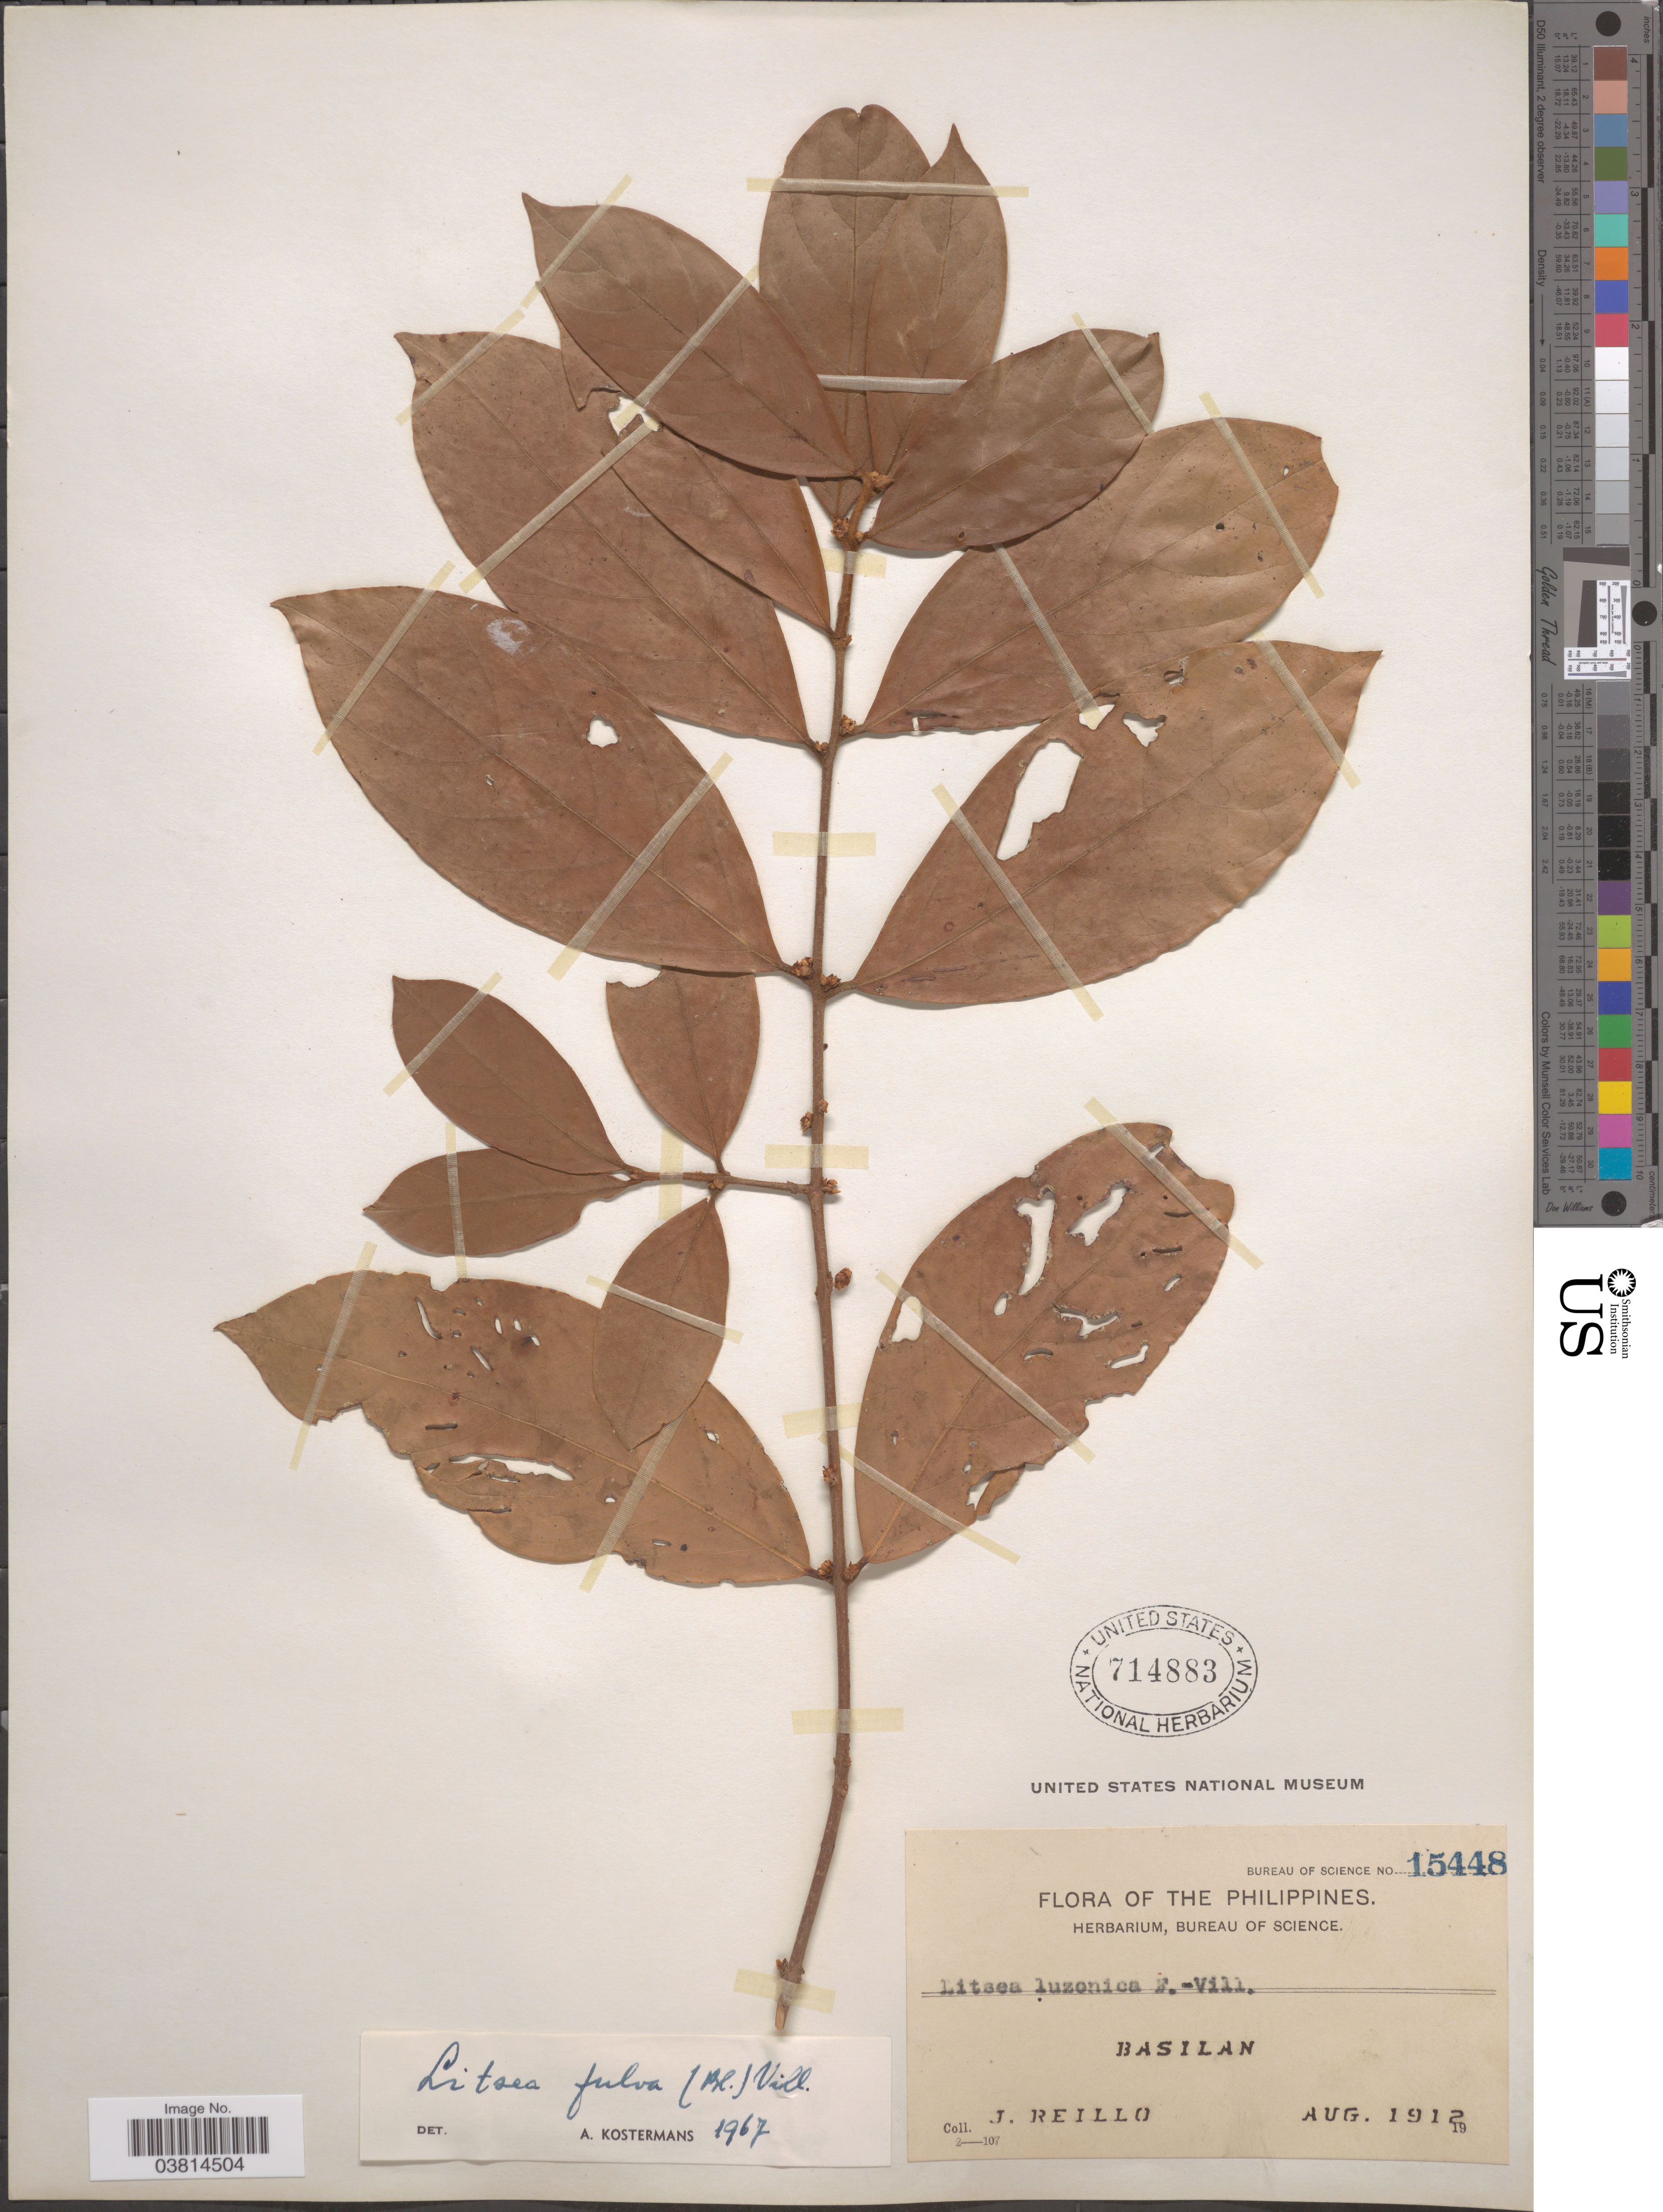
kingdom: Plantae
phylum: Tracheophyta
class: Magnoliopsida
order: Laurales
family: Lauraceae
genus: Litsea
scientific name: Litsea fulva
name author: (Blume) Fern.-Vill.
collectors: J. Reillo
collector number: Bureau of Science 15448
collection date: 1912-08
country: Philippines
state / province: Muslim Mindanao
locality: Basilan.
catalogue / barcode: US 714883